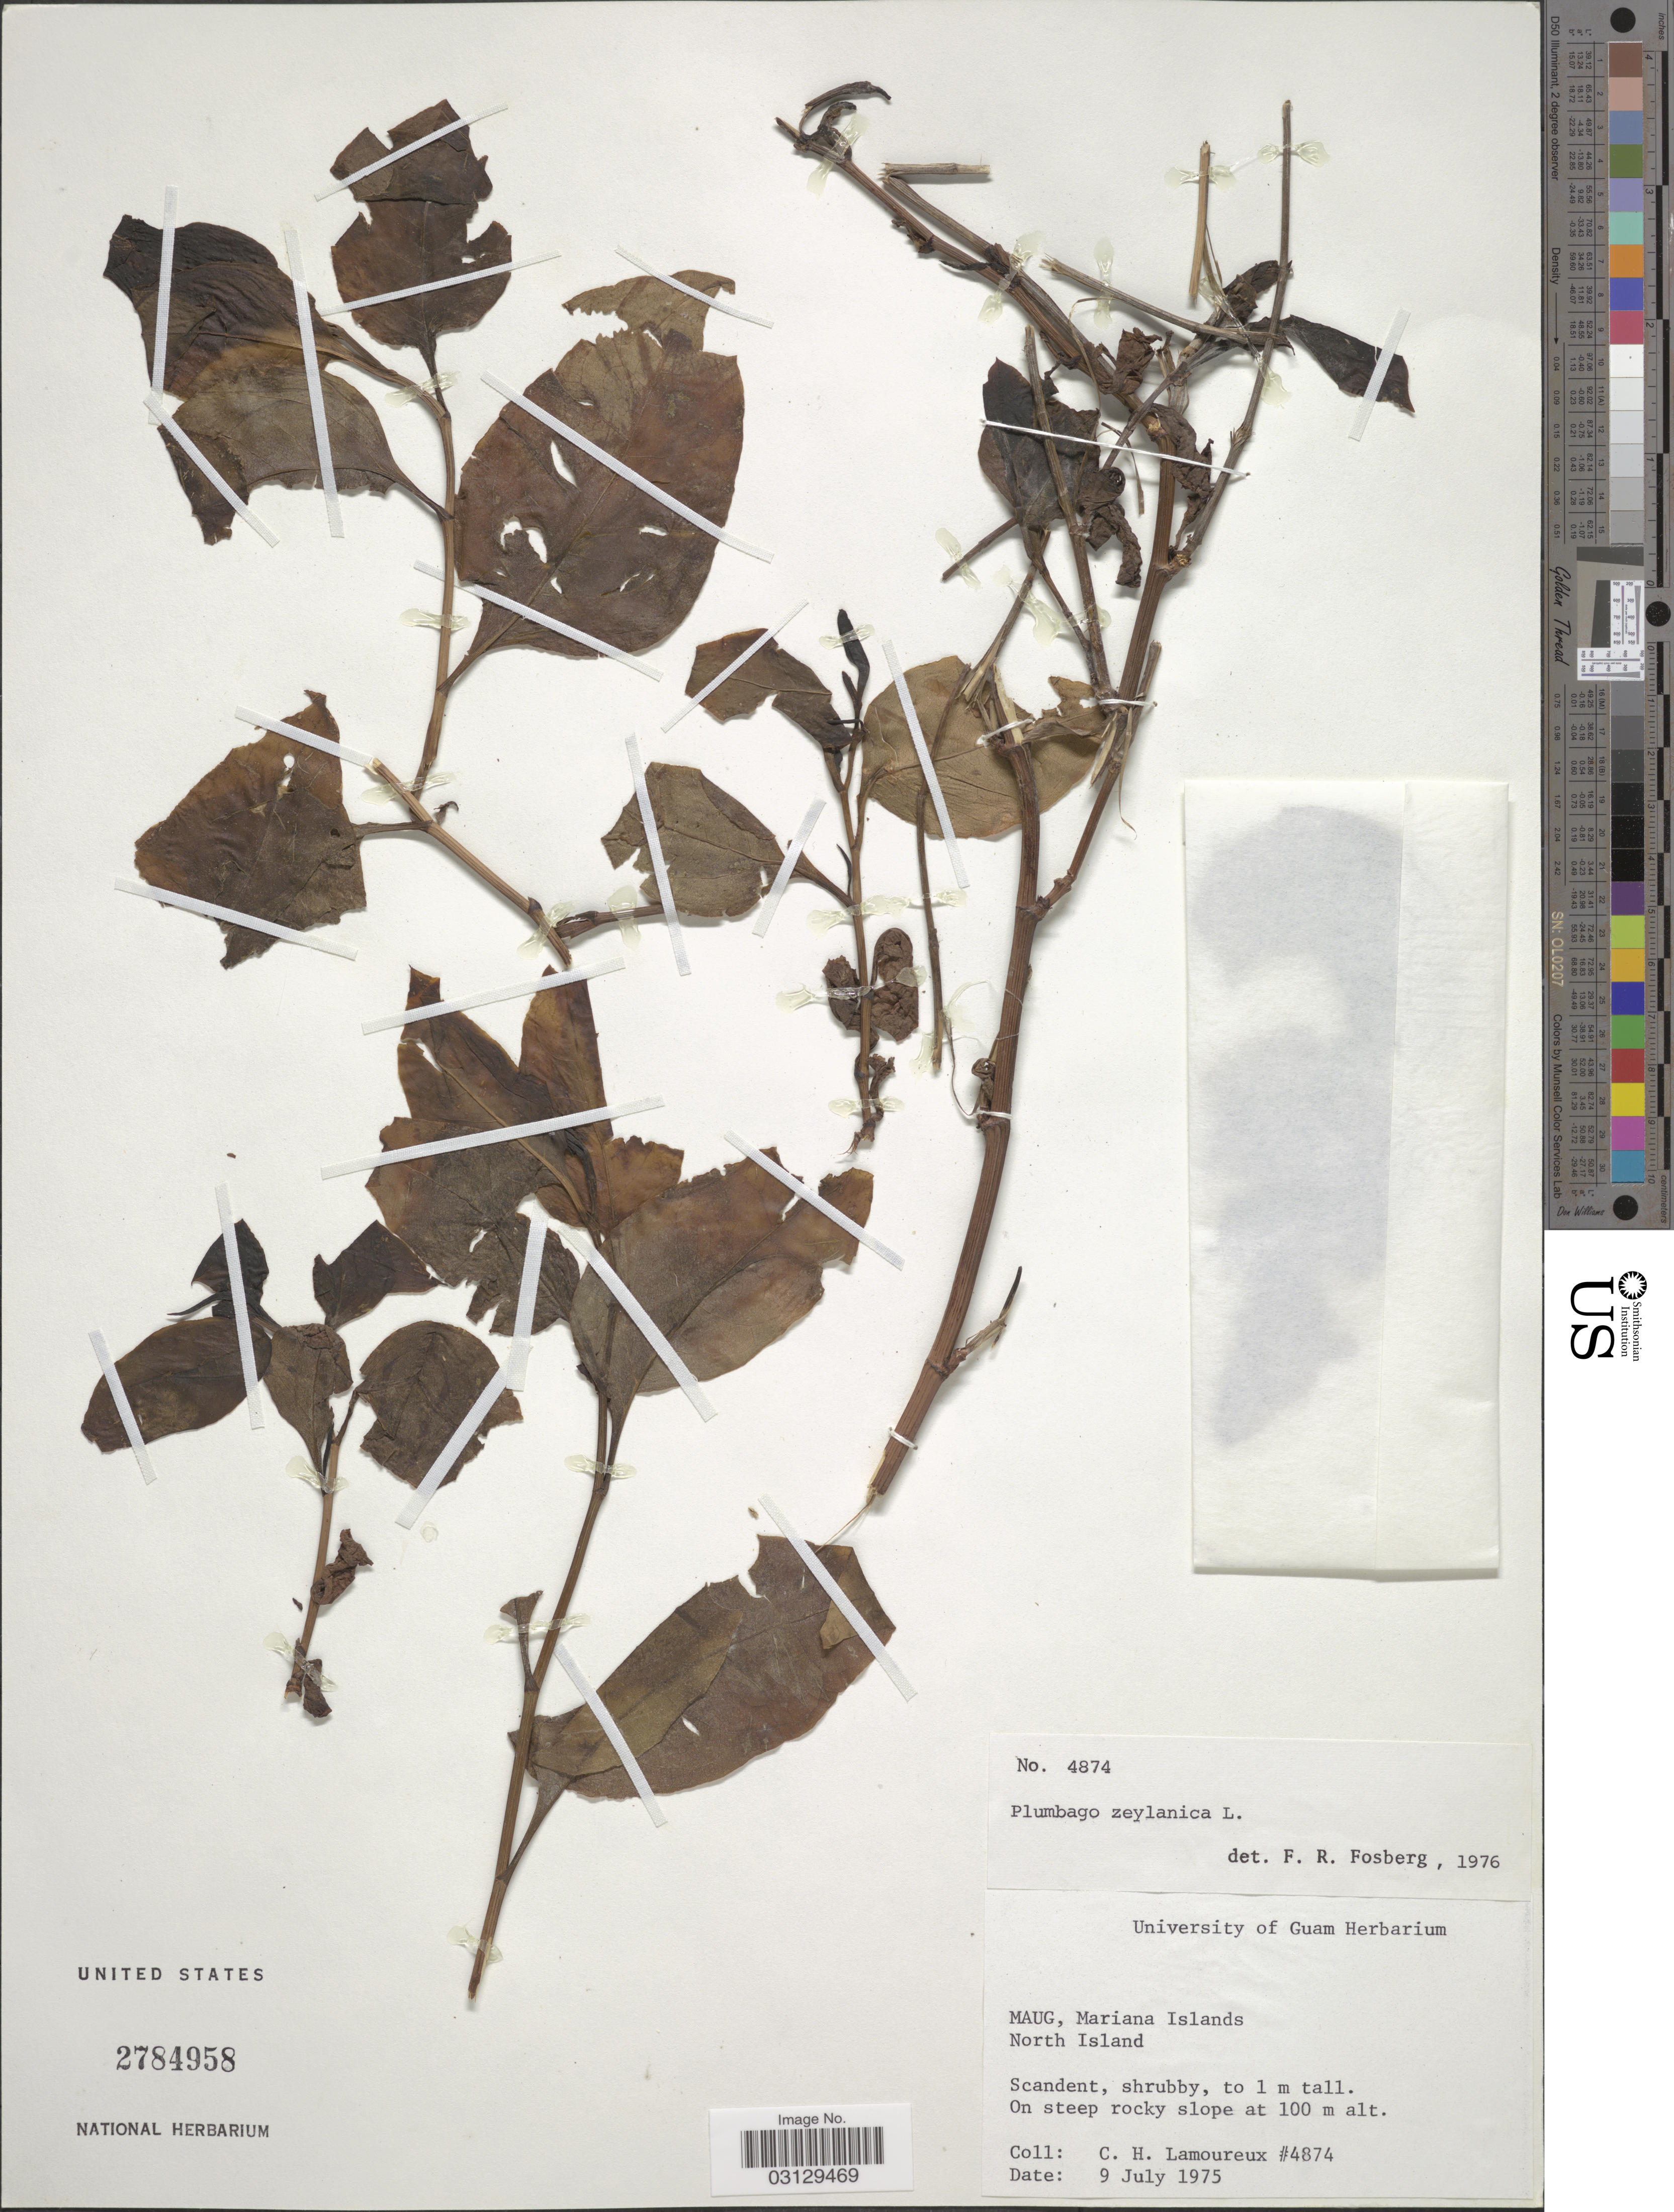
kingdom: Plantae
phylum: Tracheophyta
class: Magnoliopsida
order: Caryophyllales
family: Plumbaginaceae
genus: Plumbago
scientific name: Plumbago zeylanica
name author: L.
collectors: C. Lamoureaux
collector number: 4874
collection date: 1975-07-09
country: Northern Mariana Islands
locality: Maug, Mariana Islands. North Island.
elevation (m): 100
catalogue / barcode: US 2784958